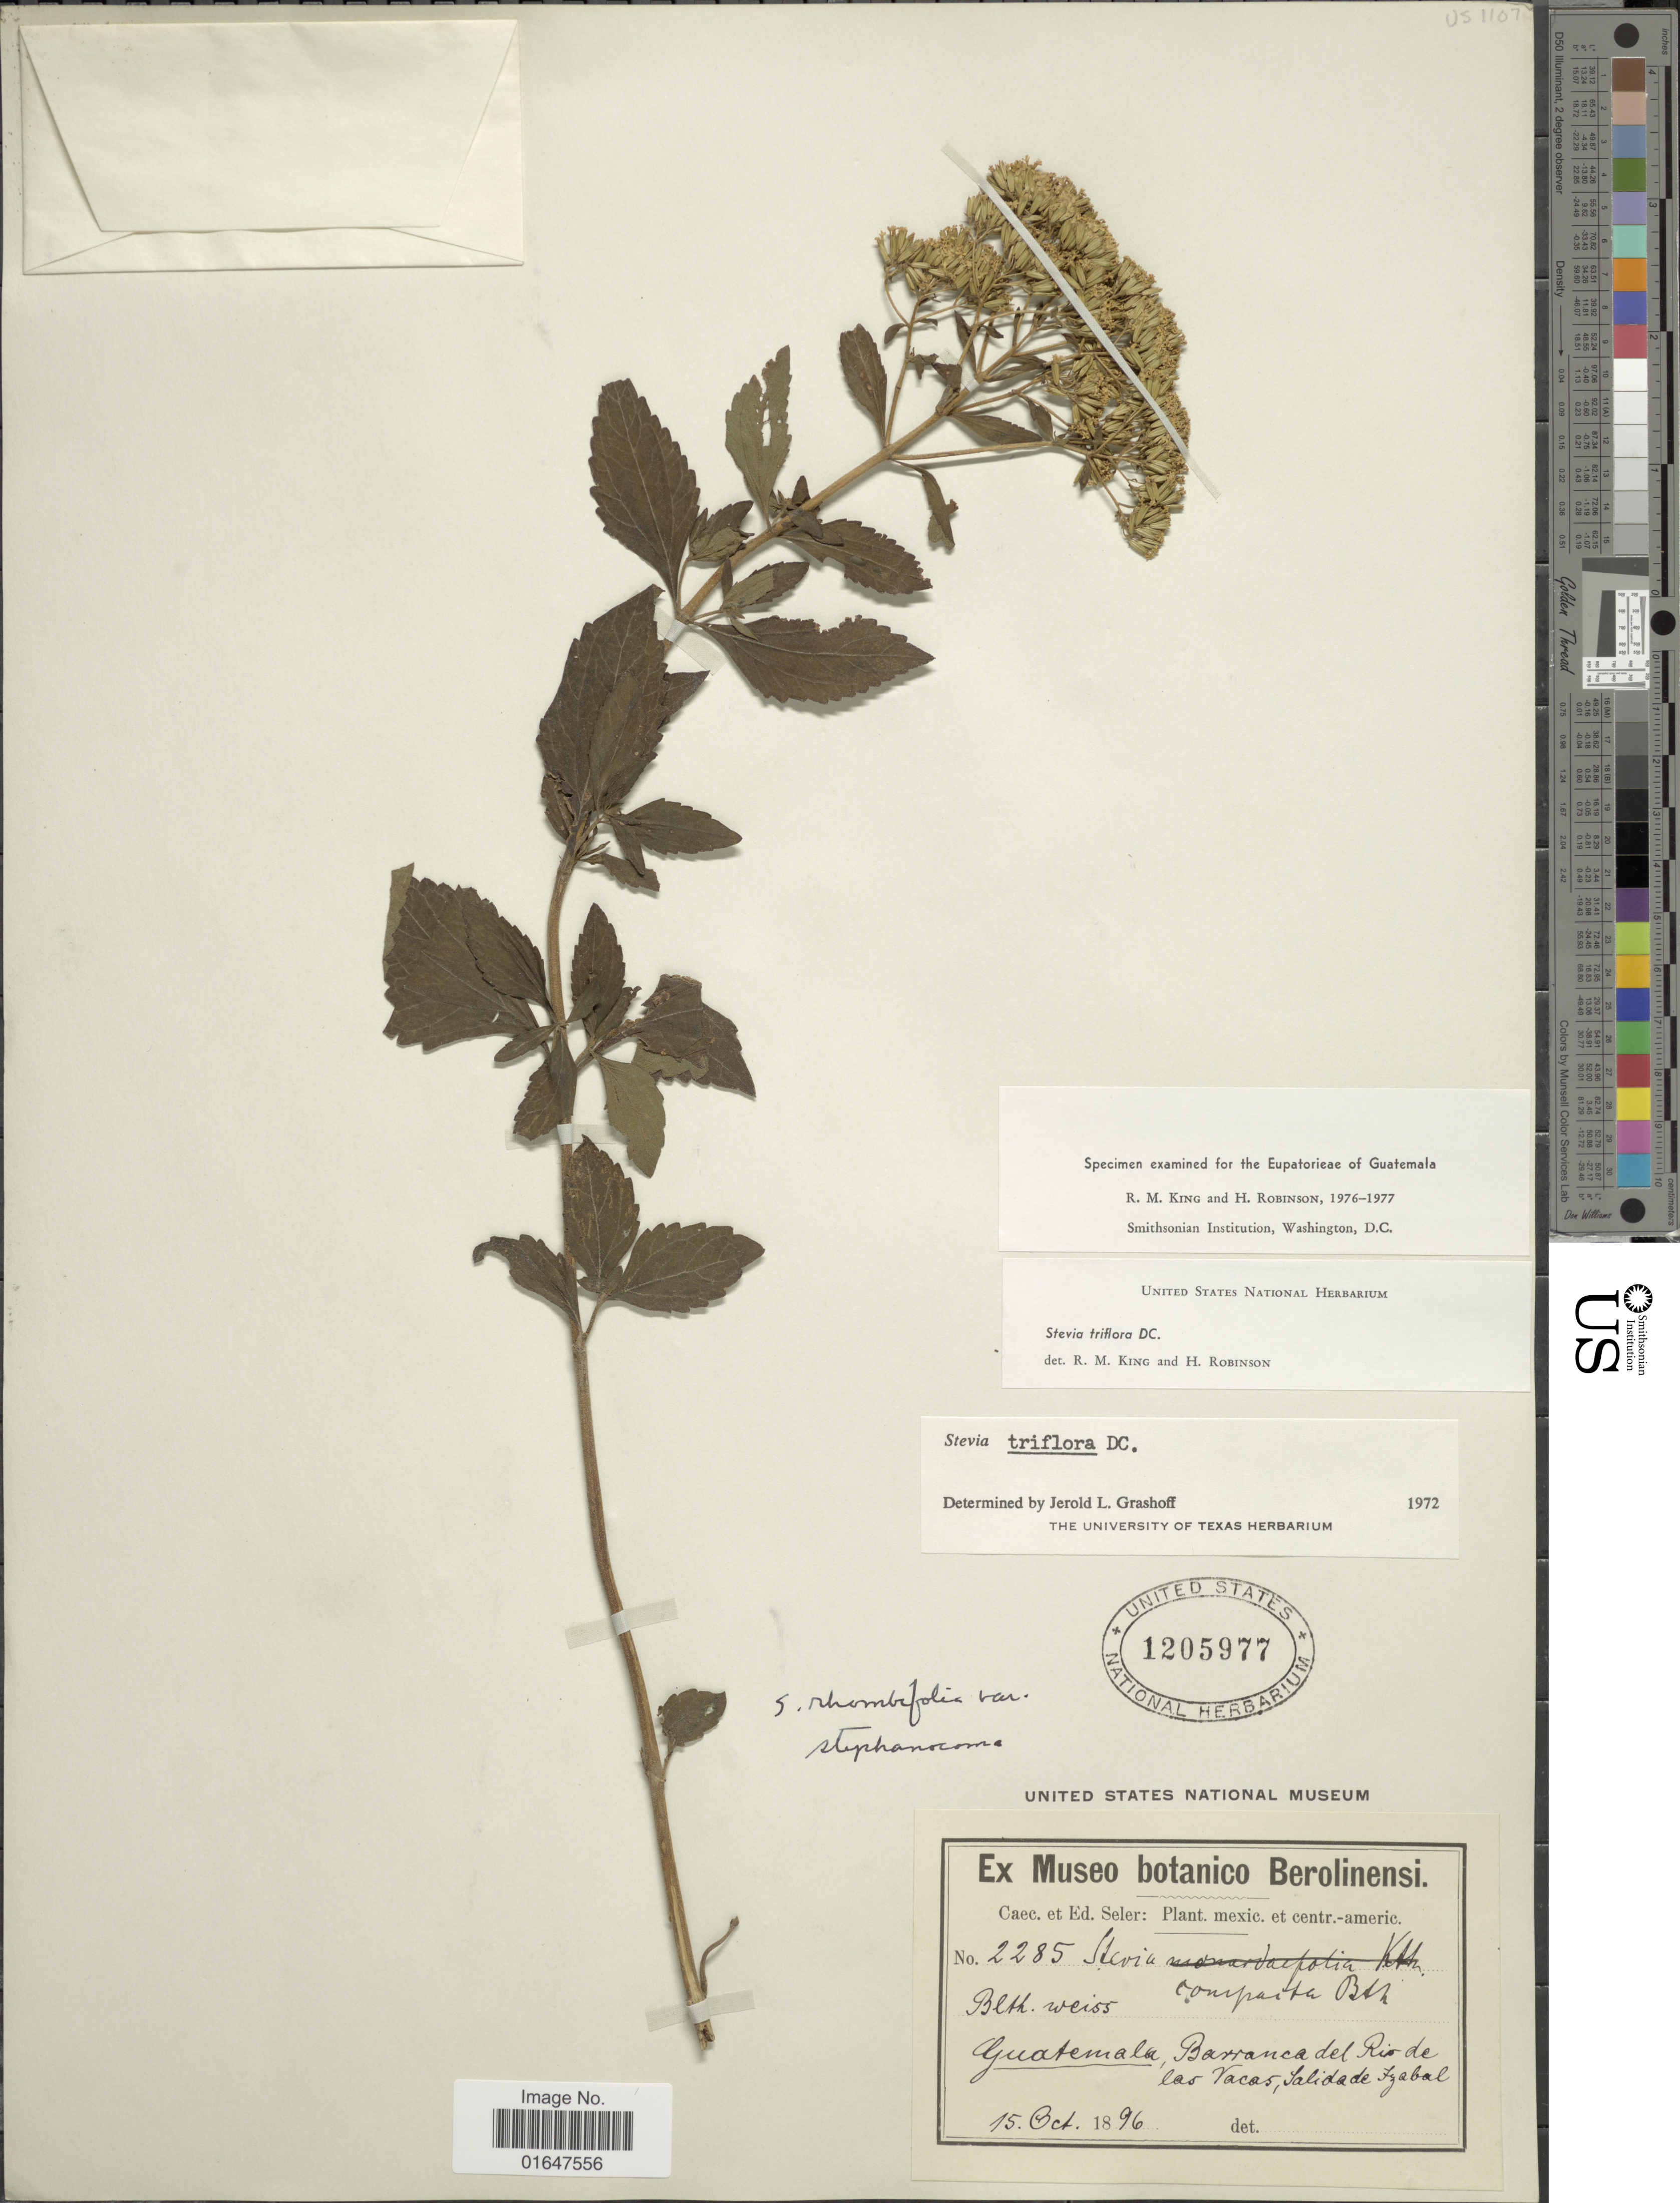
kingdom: Plantae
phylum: Tracheophyta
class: Magnoliopsida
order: Asterales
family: Asteraceae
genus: Stevia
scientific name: Stevia triflora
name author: DC.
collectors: C. Seler & E. G. Seler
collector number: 2285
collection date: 1896-10-15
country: Guatemala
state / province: Izabal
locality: Barranca del Rio de las Vacas, Salida de Izabal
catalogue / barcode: US 1205977